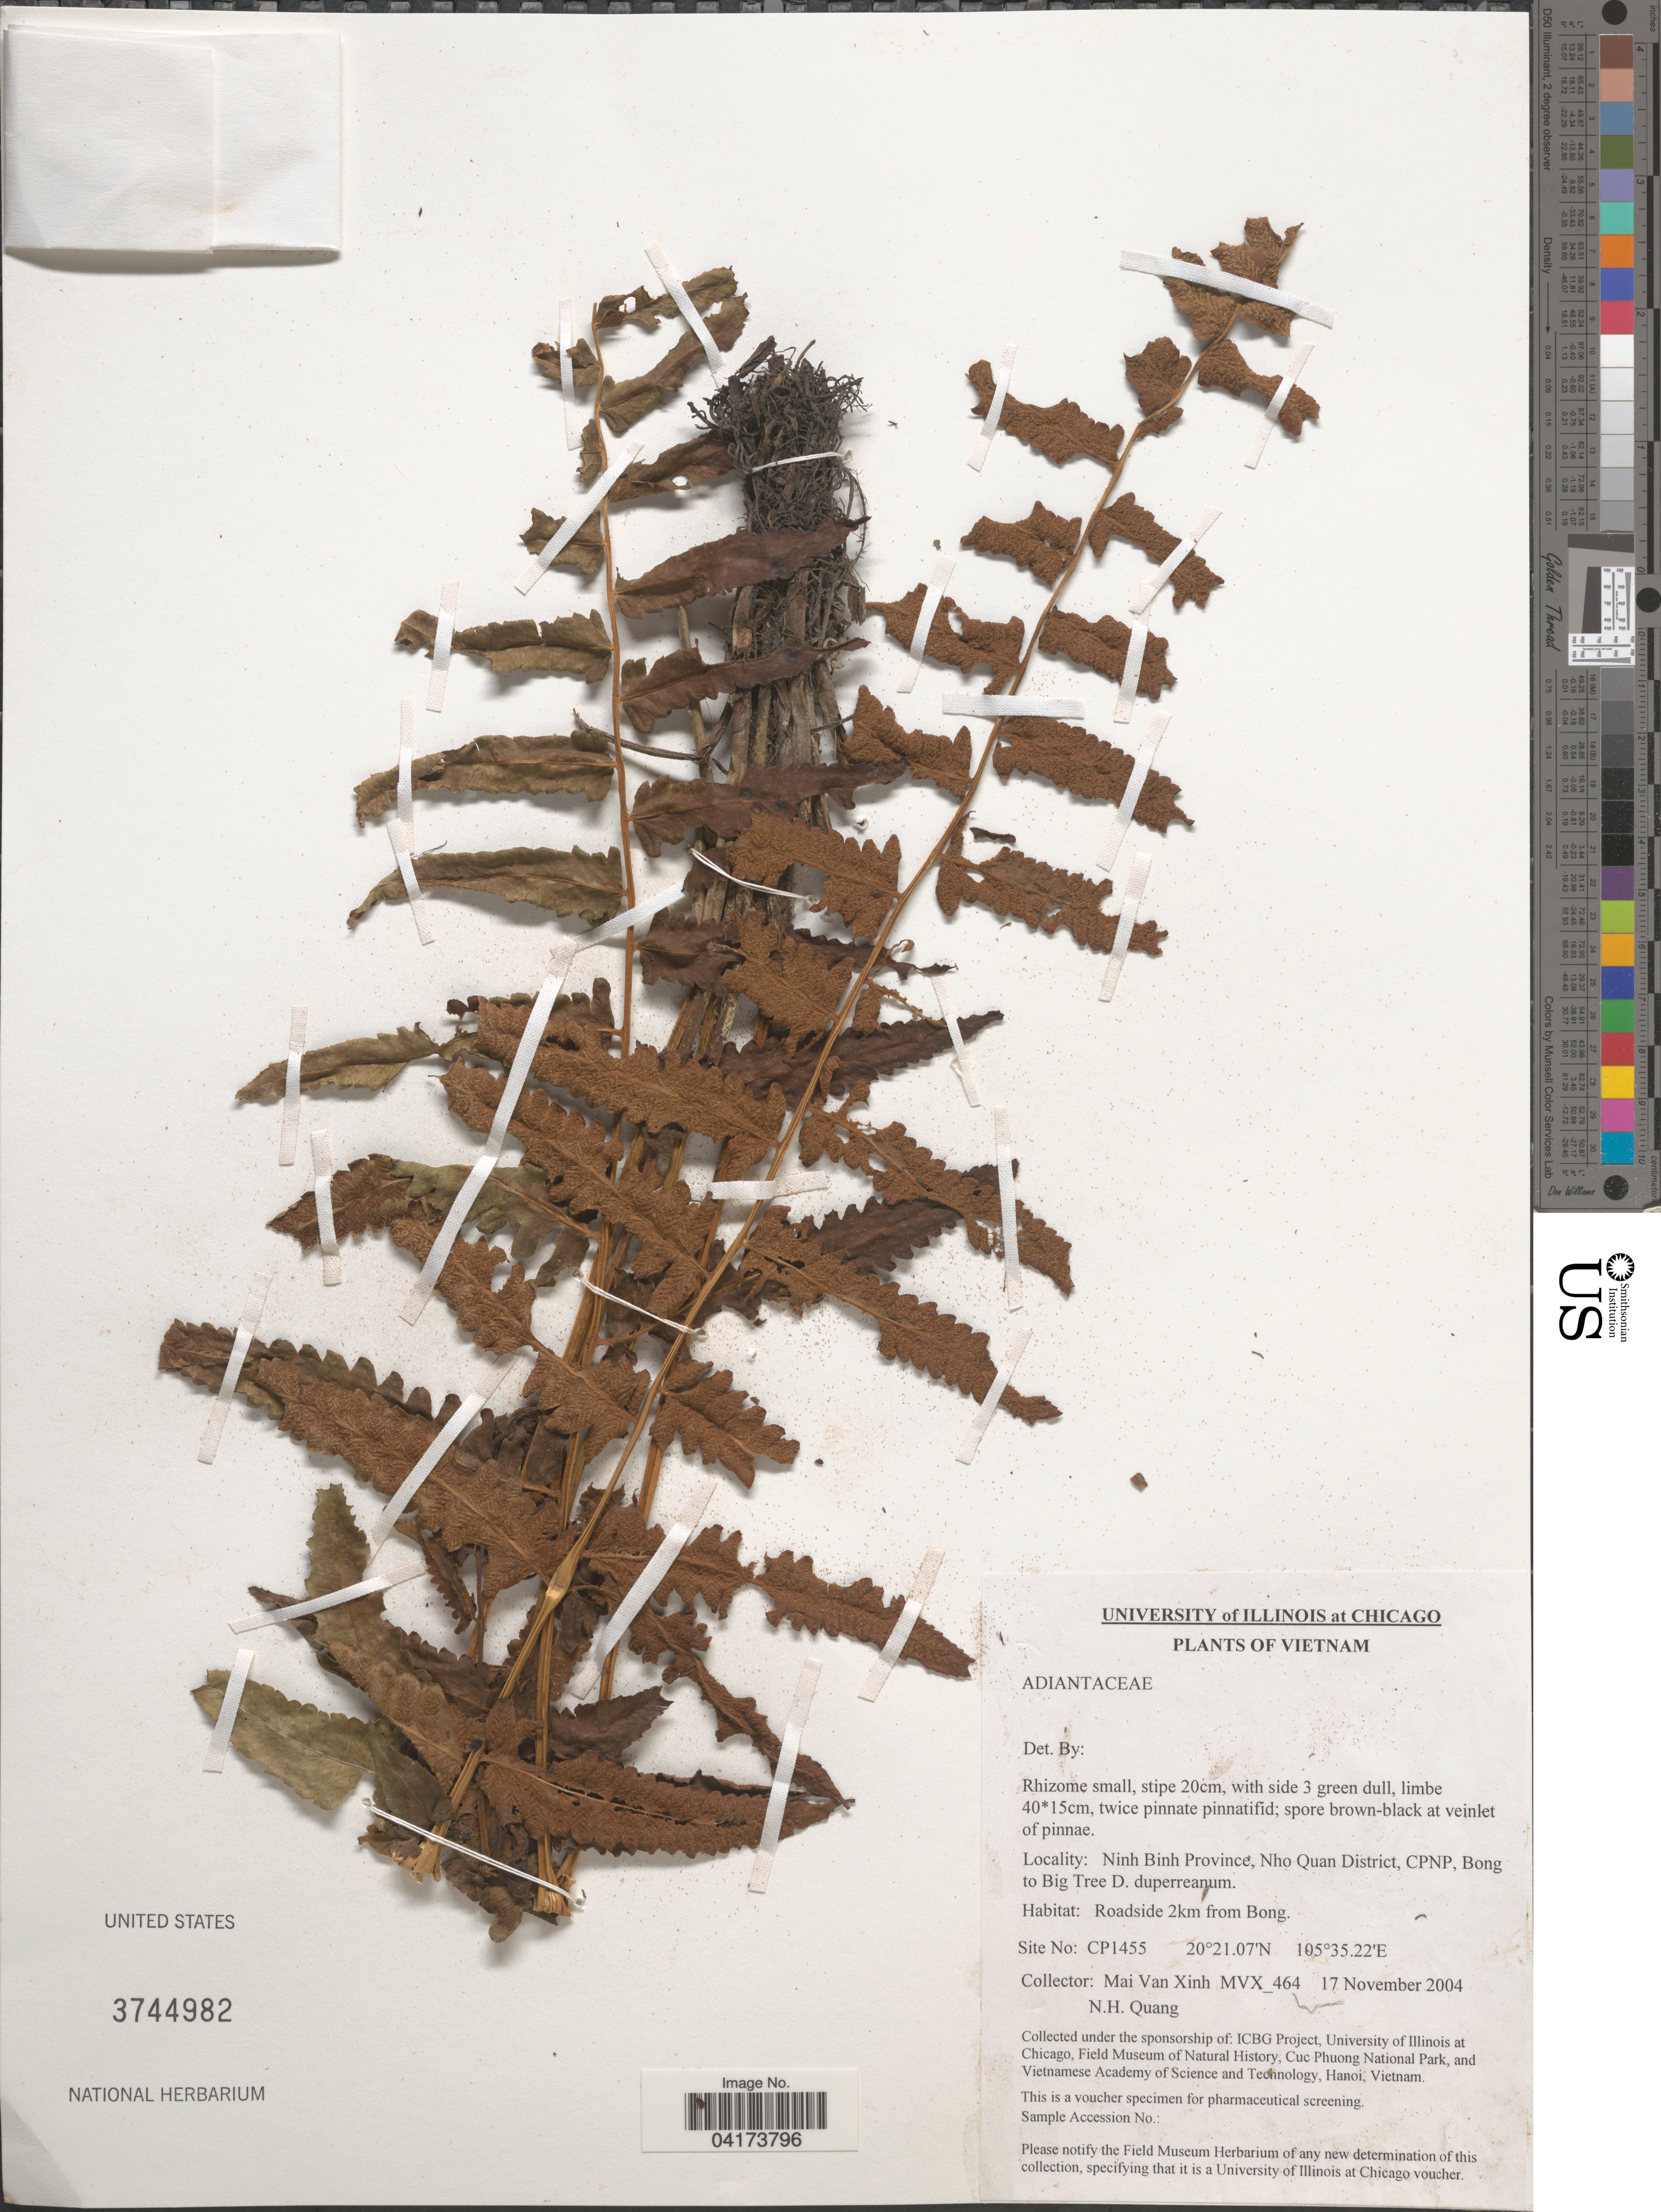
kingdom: Plantae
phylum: Tracheophyta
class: Polypodiopsida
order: Polypodiales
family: Pteridaceae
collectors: M. Xinh & N. Quang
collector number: NVX464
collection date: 2004-11-17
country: Vietnam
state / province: Ninh Binh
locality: Nho Quan District, CPNP, Bong to Big Tree D. duperreanum. Roadside 2km from Bong.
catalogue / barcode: US 3744982